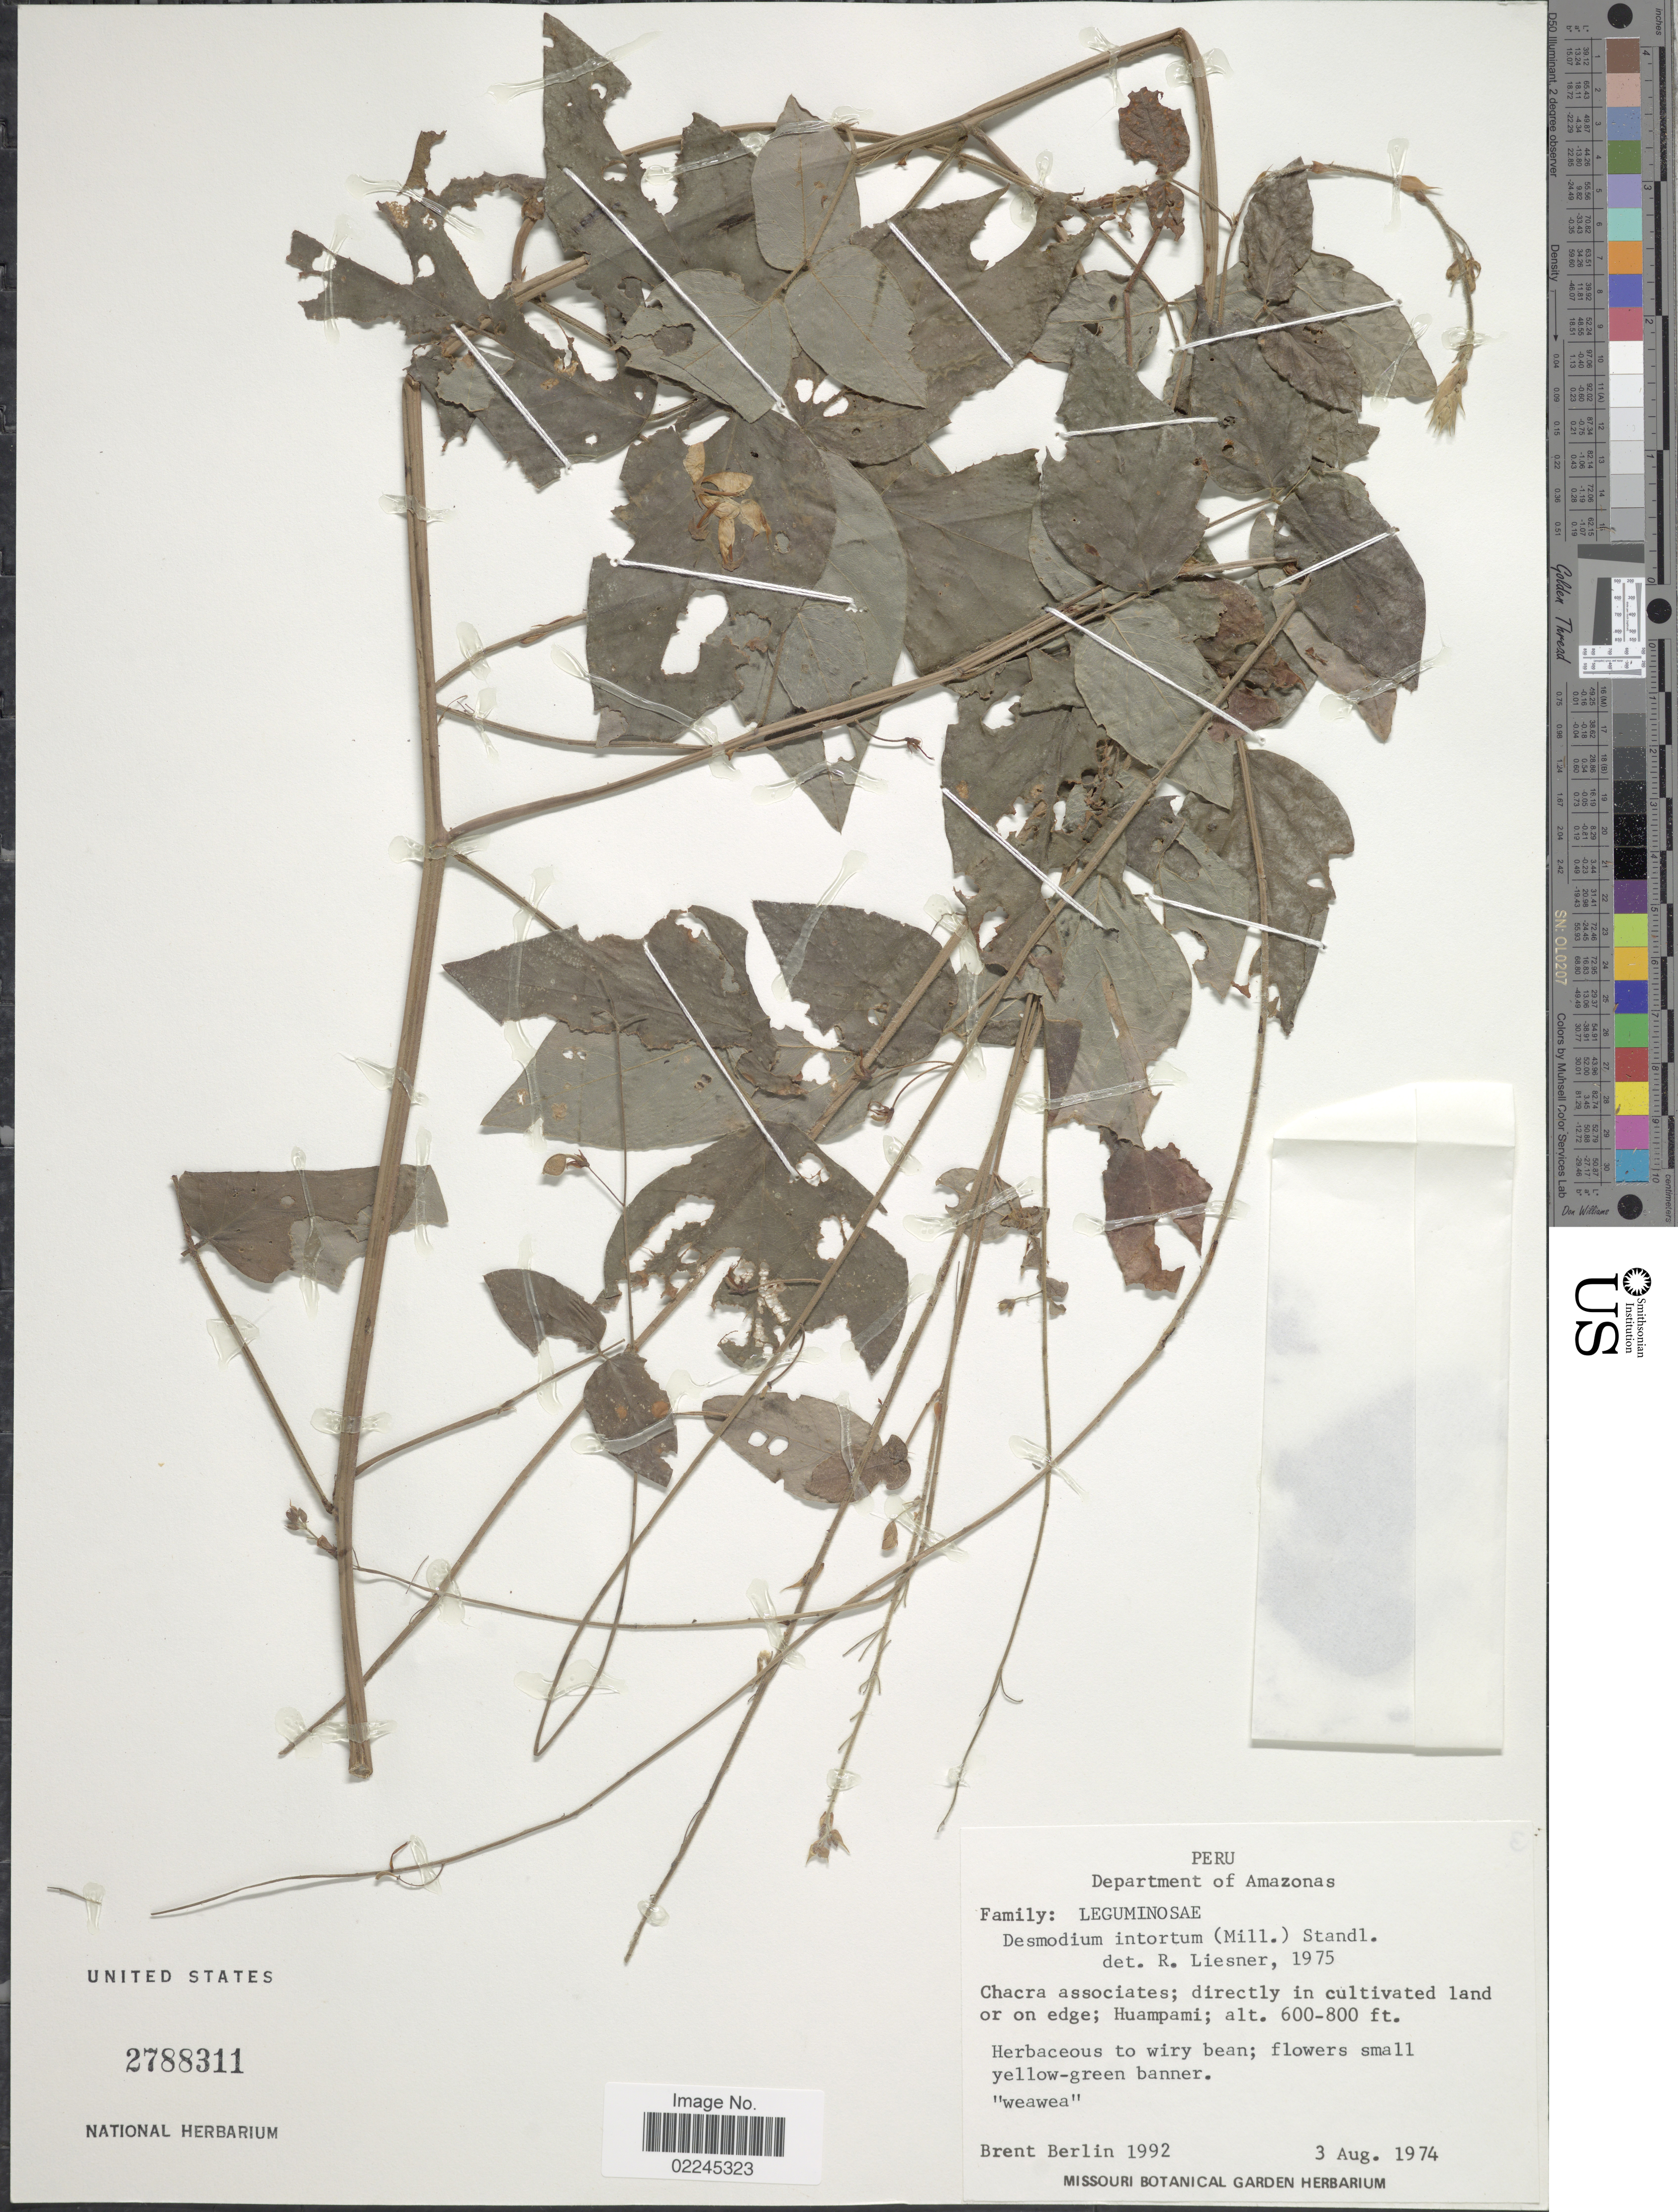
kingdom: Plantae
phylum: Tracheophyta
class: Magnoliopsida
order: Fabales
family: Fabaceae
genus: Desmodium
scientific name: Desmodium intortum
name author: (Mill.) Urb.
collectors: B. Berlin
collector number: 1992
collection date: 1974-08-03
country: Peru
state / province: Amazonas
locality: Department of Amazonas. Chacra associates; directly in cultivated land or on edge; Huampami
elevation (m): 183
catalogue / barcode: US 2788311